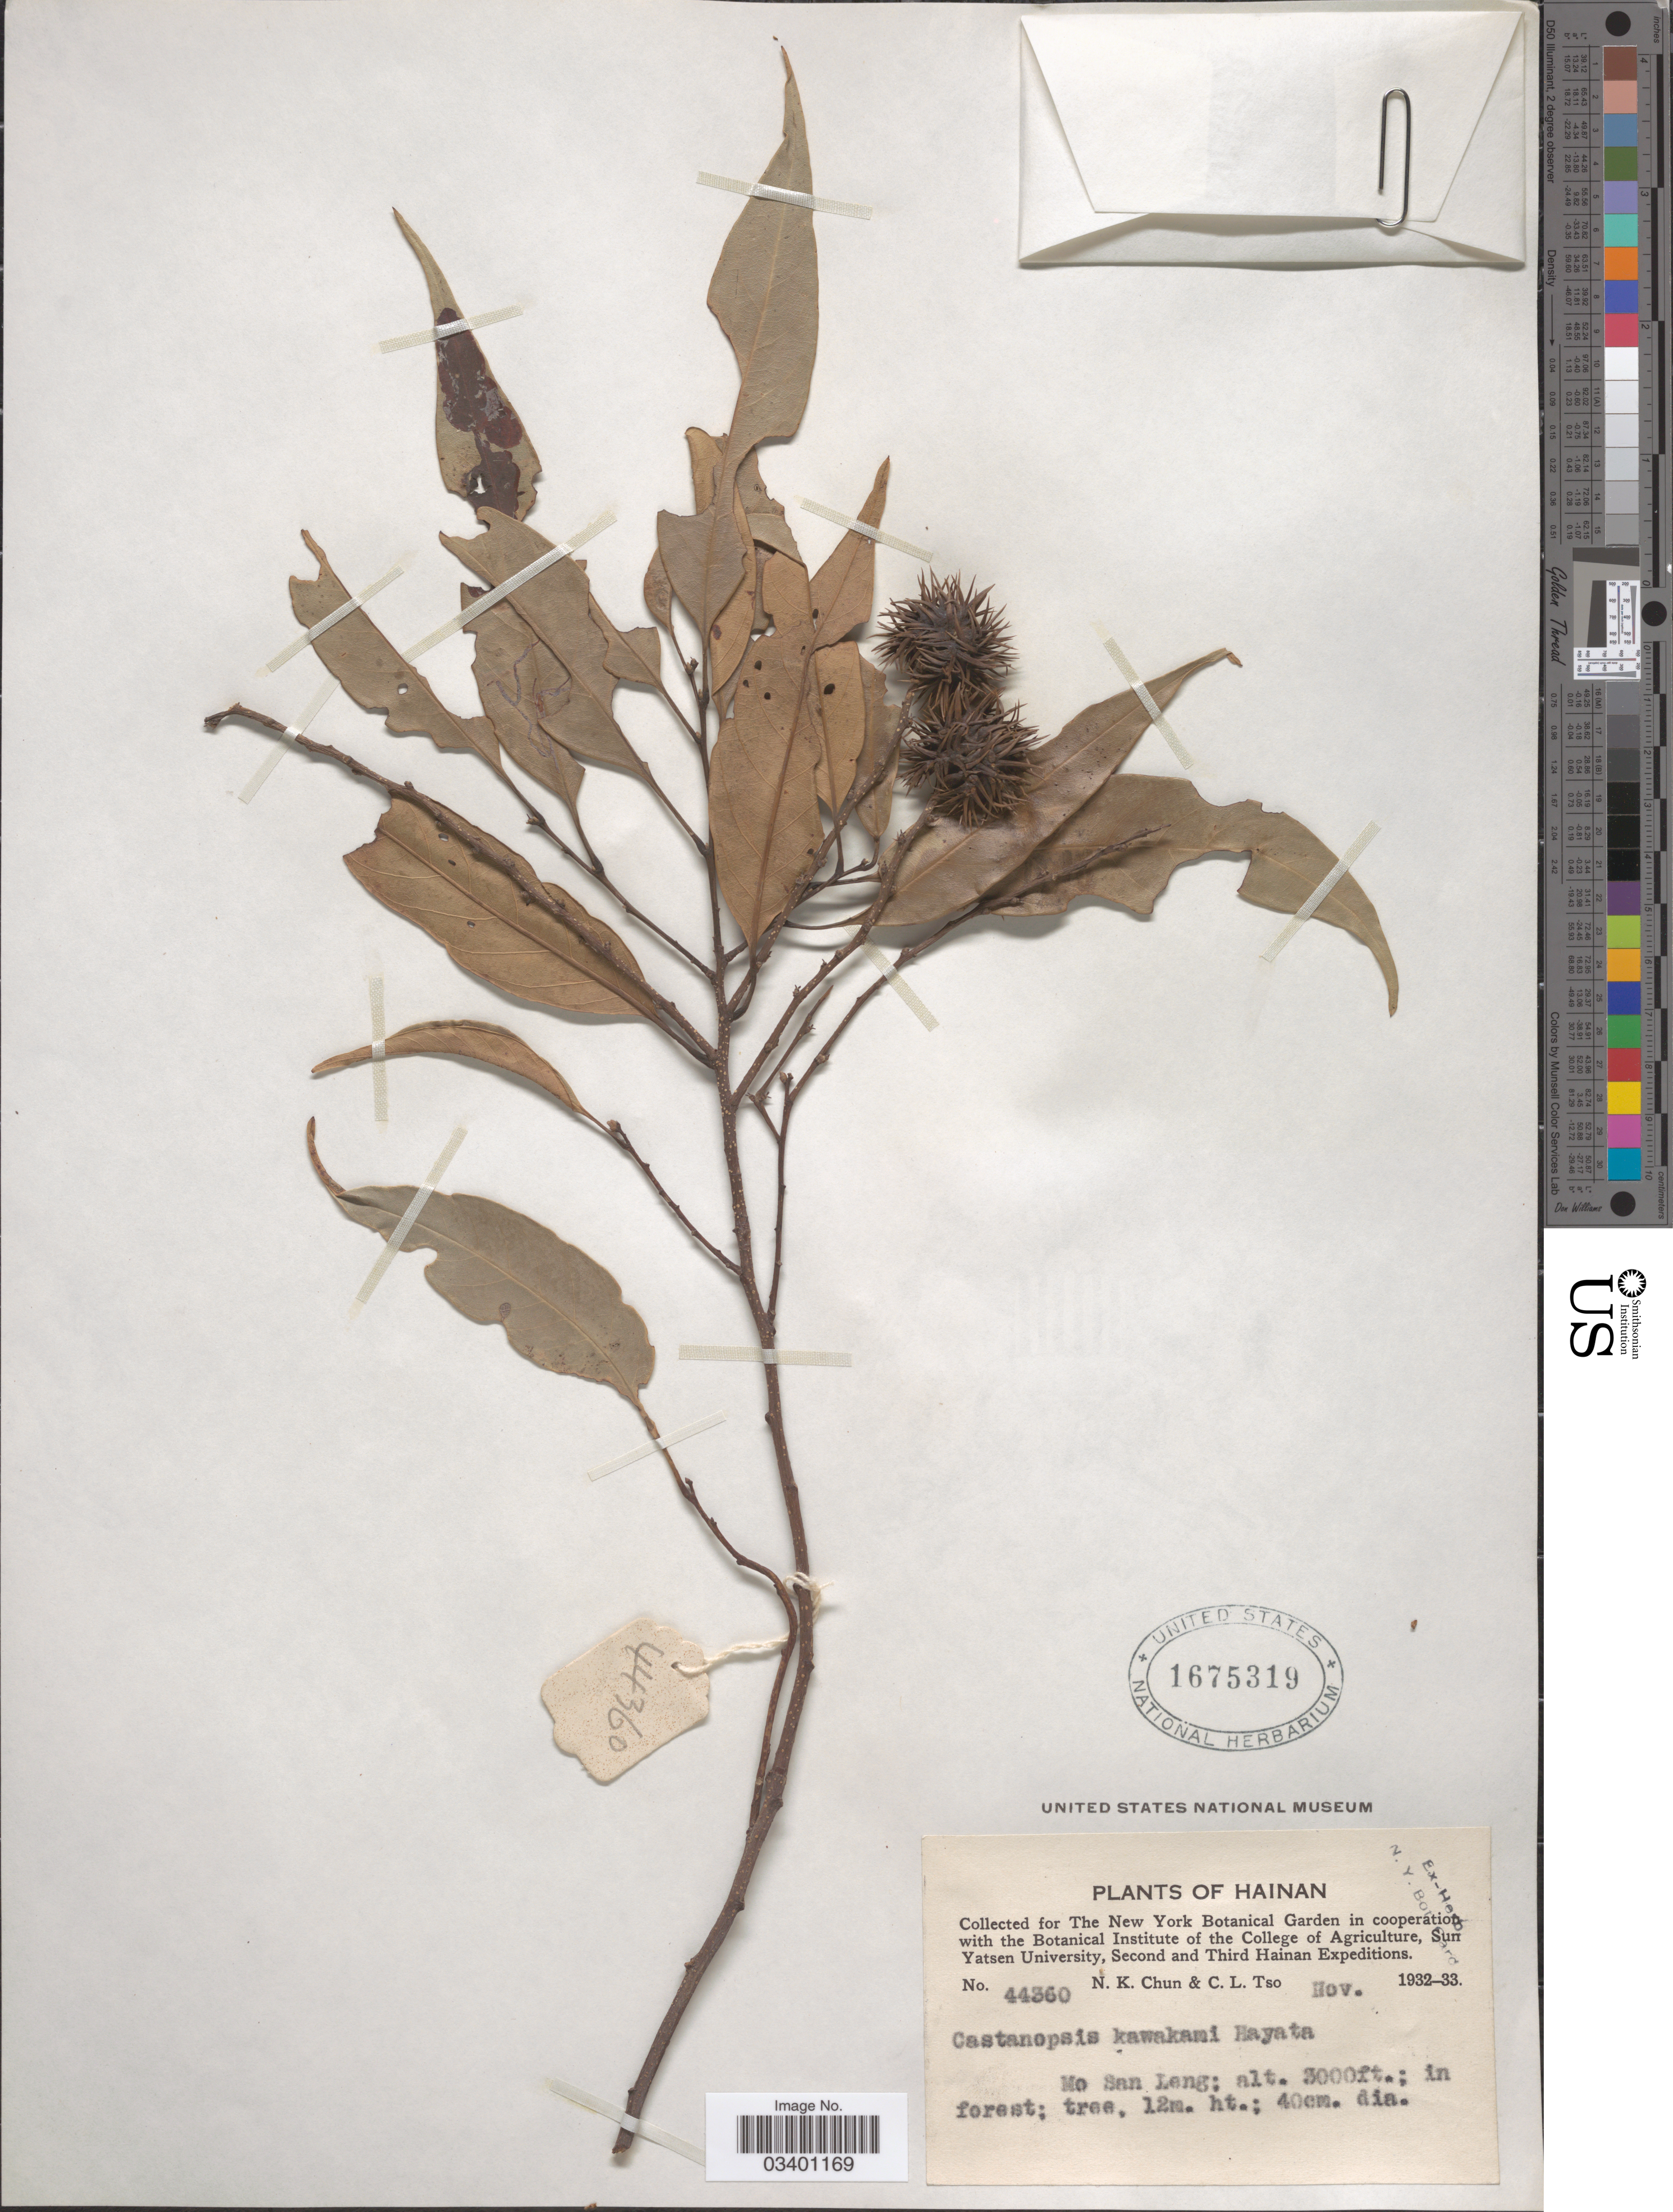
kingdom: Plantae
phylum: Tracheophyta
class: Magnoliopsida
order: Fagales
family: Fagaceae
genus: Castanopsis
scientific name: Castanopsis kawakamii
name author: Hayata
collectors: N. K. Chun & C. Tso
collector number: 44360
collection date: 1932-11/1933-11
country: China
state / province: Hainan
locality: Mo San Leng.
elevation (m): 914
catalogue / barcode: US 1675319